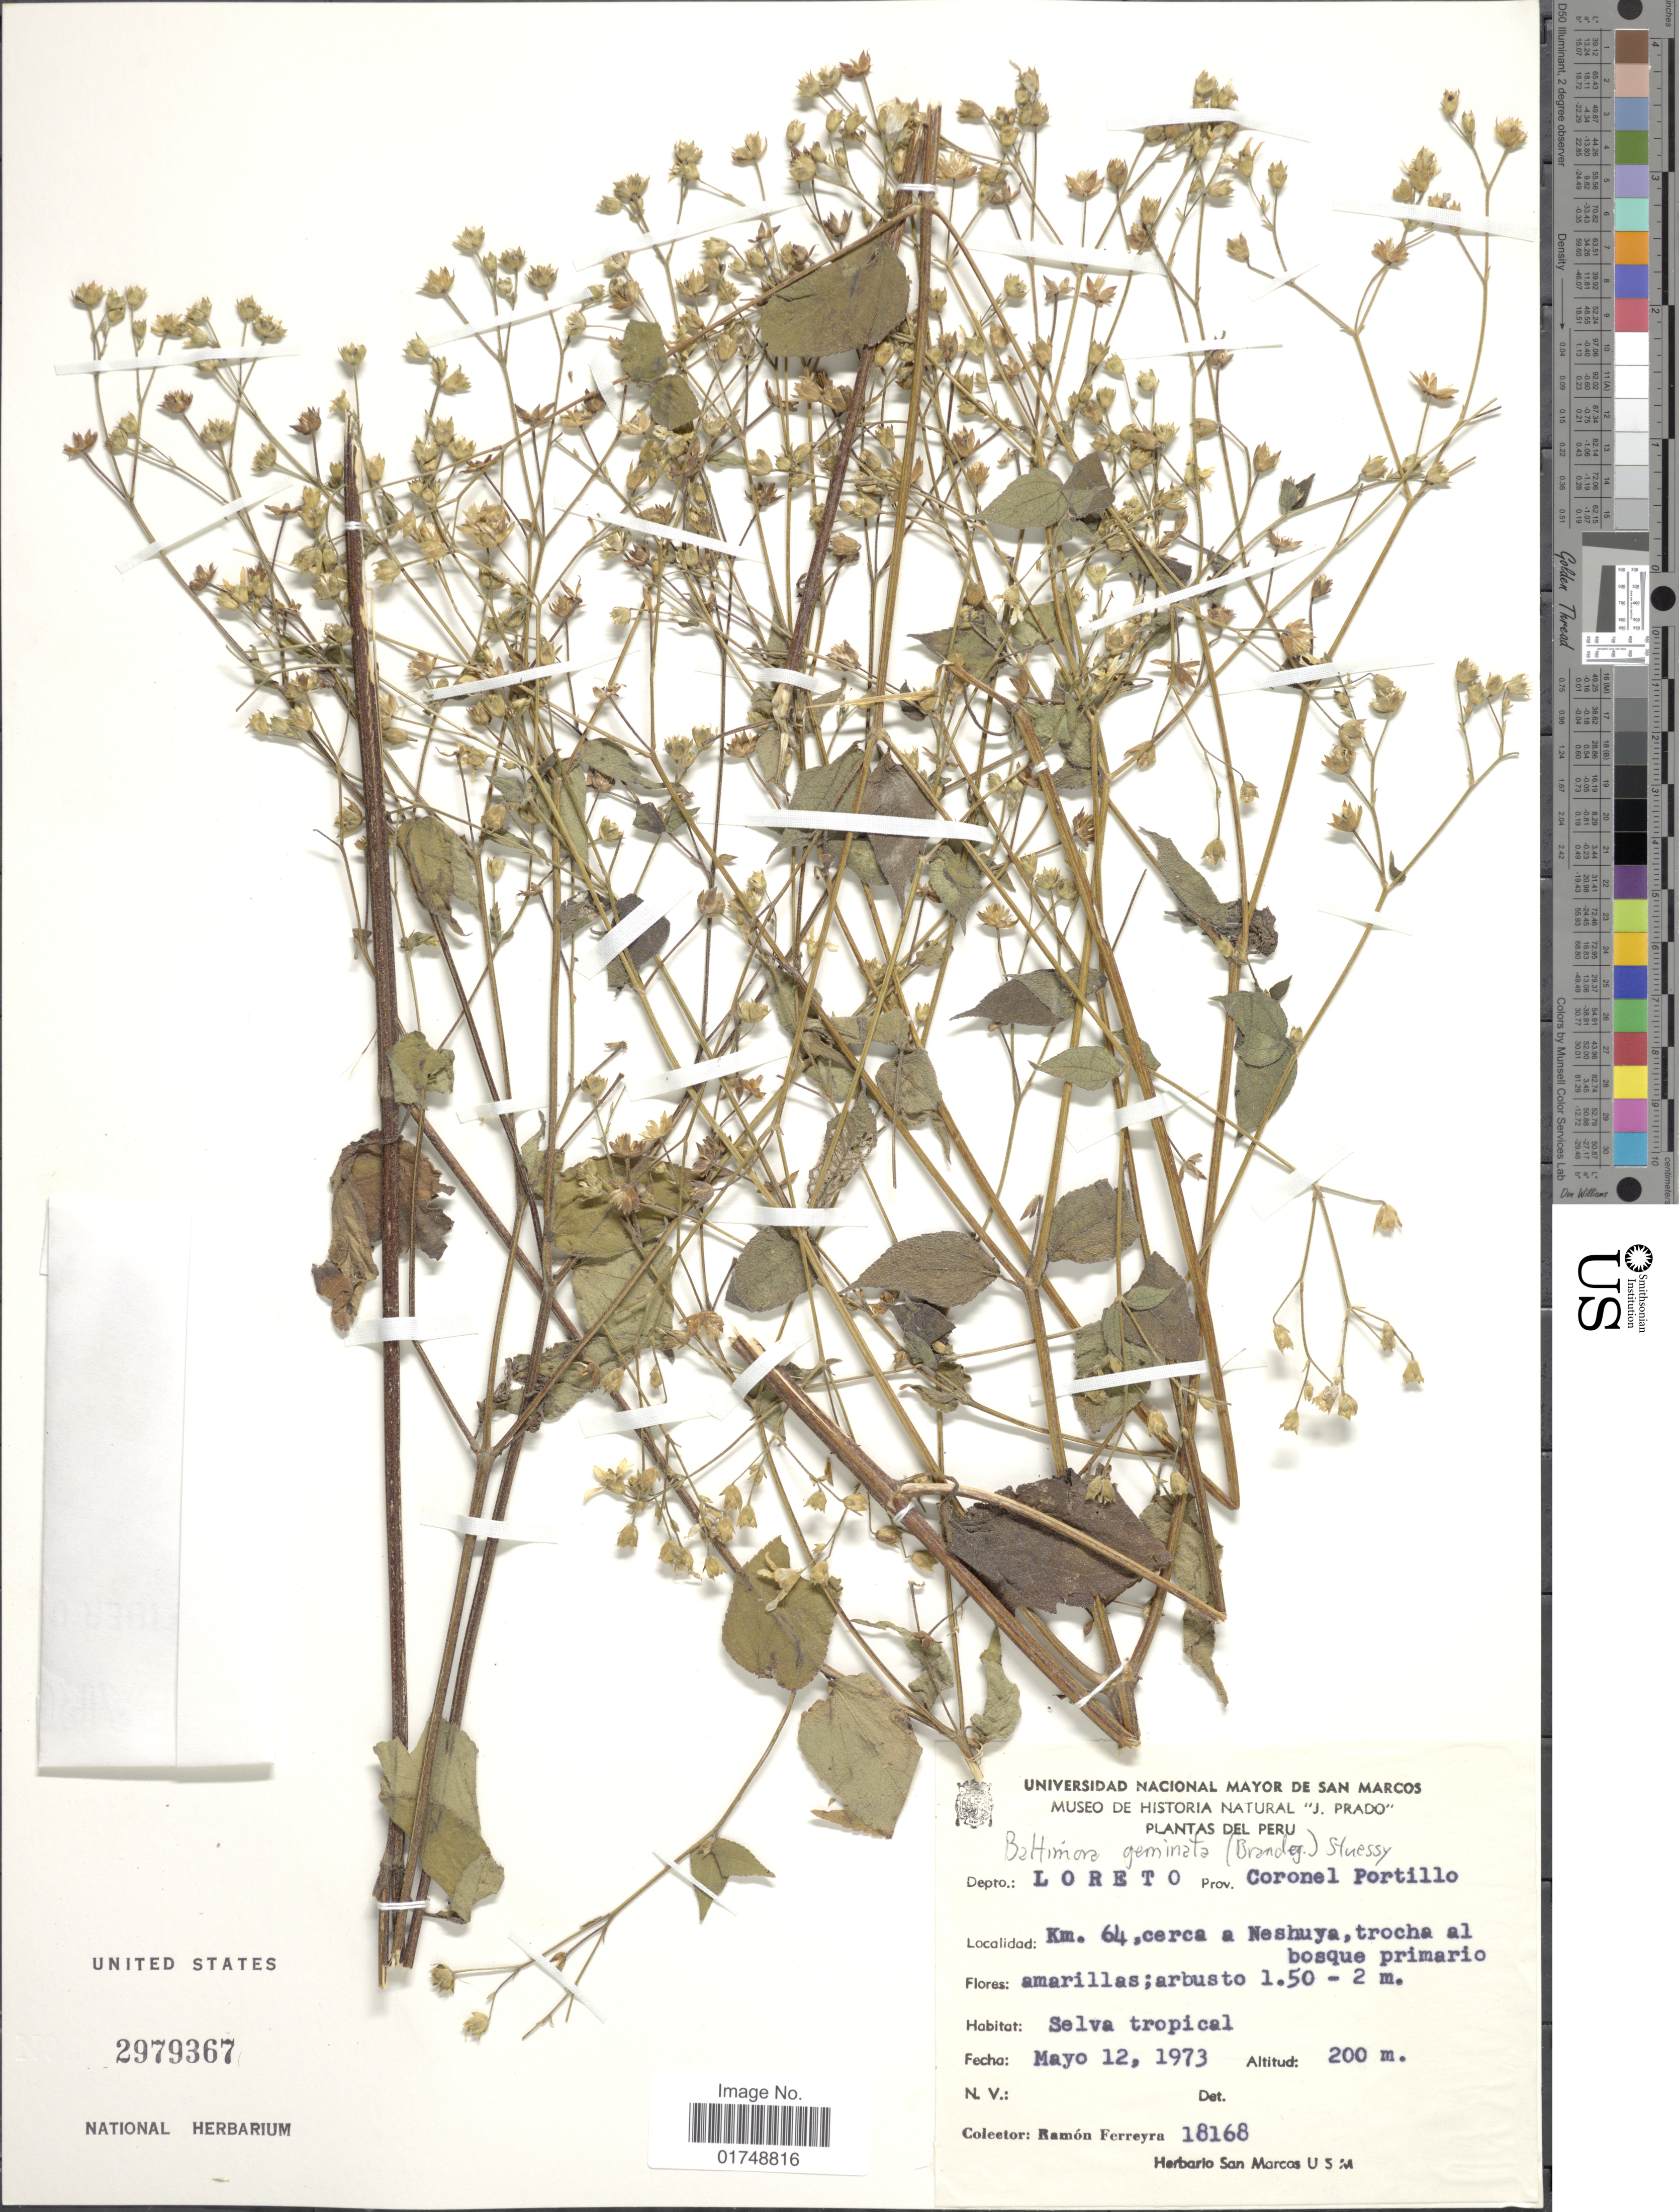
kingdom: Plantae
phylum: Tracheophyta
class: Magnoliopsida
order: Asterales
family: Asteraceae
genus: Baltimora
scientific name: Baltimora geminata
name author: (Brandegee) Stuessy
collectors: R. A. Ferreyra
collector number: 18168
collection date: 1973-05-12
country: Peru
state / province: Loreto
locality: Depto.: Loreto, Prov.: Coronel Portillo. Km. 64. cerca a Neshuya, trocha al bosque primario.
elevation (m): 200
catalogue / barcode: US 2979367